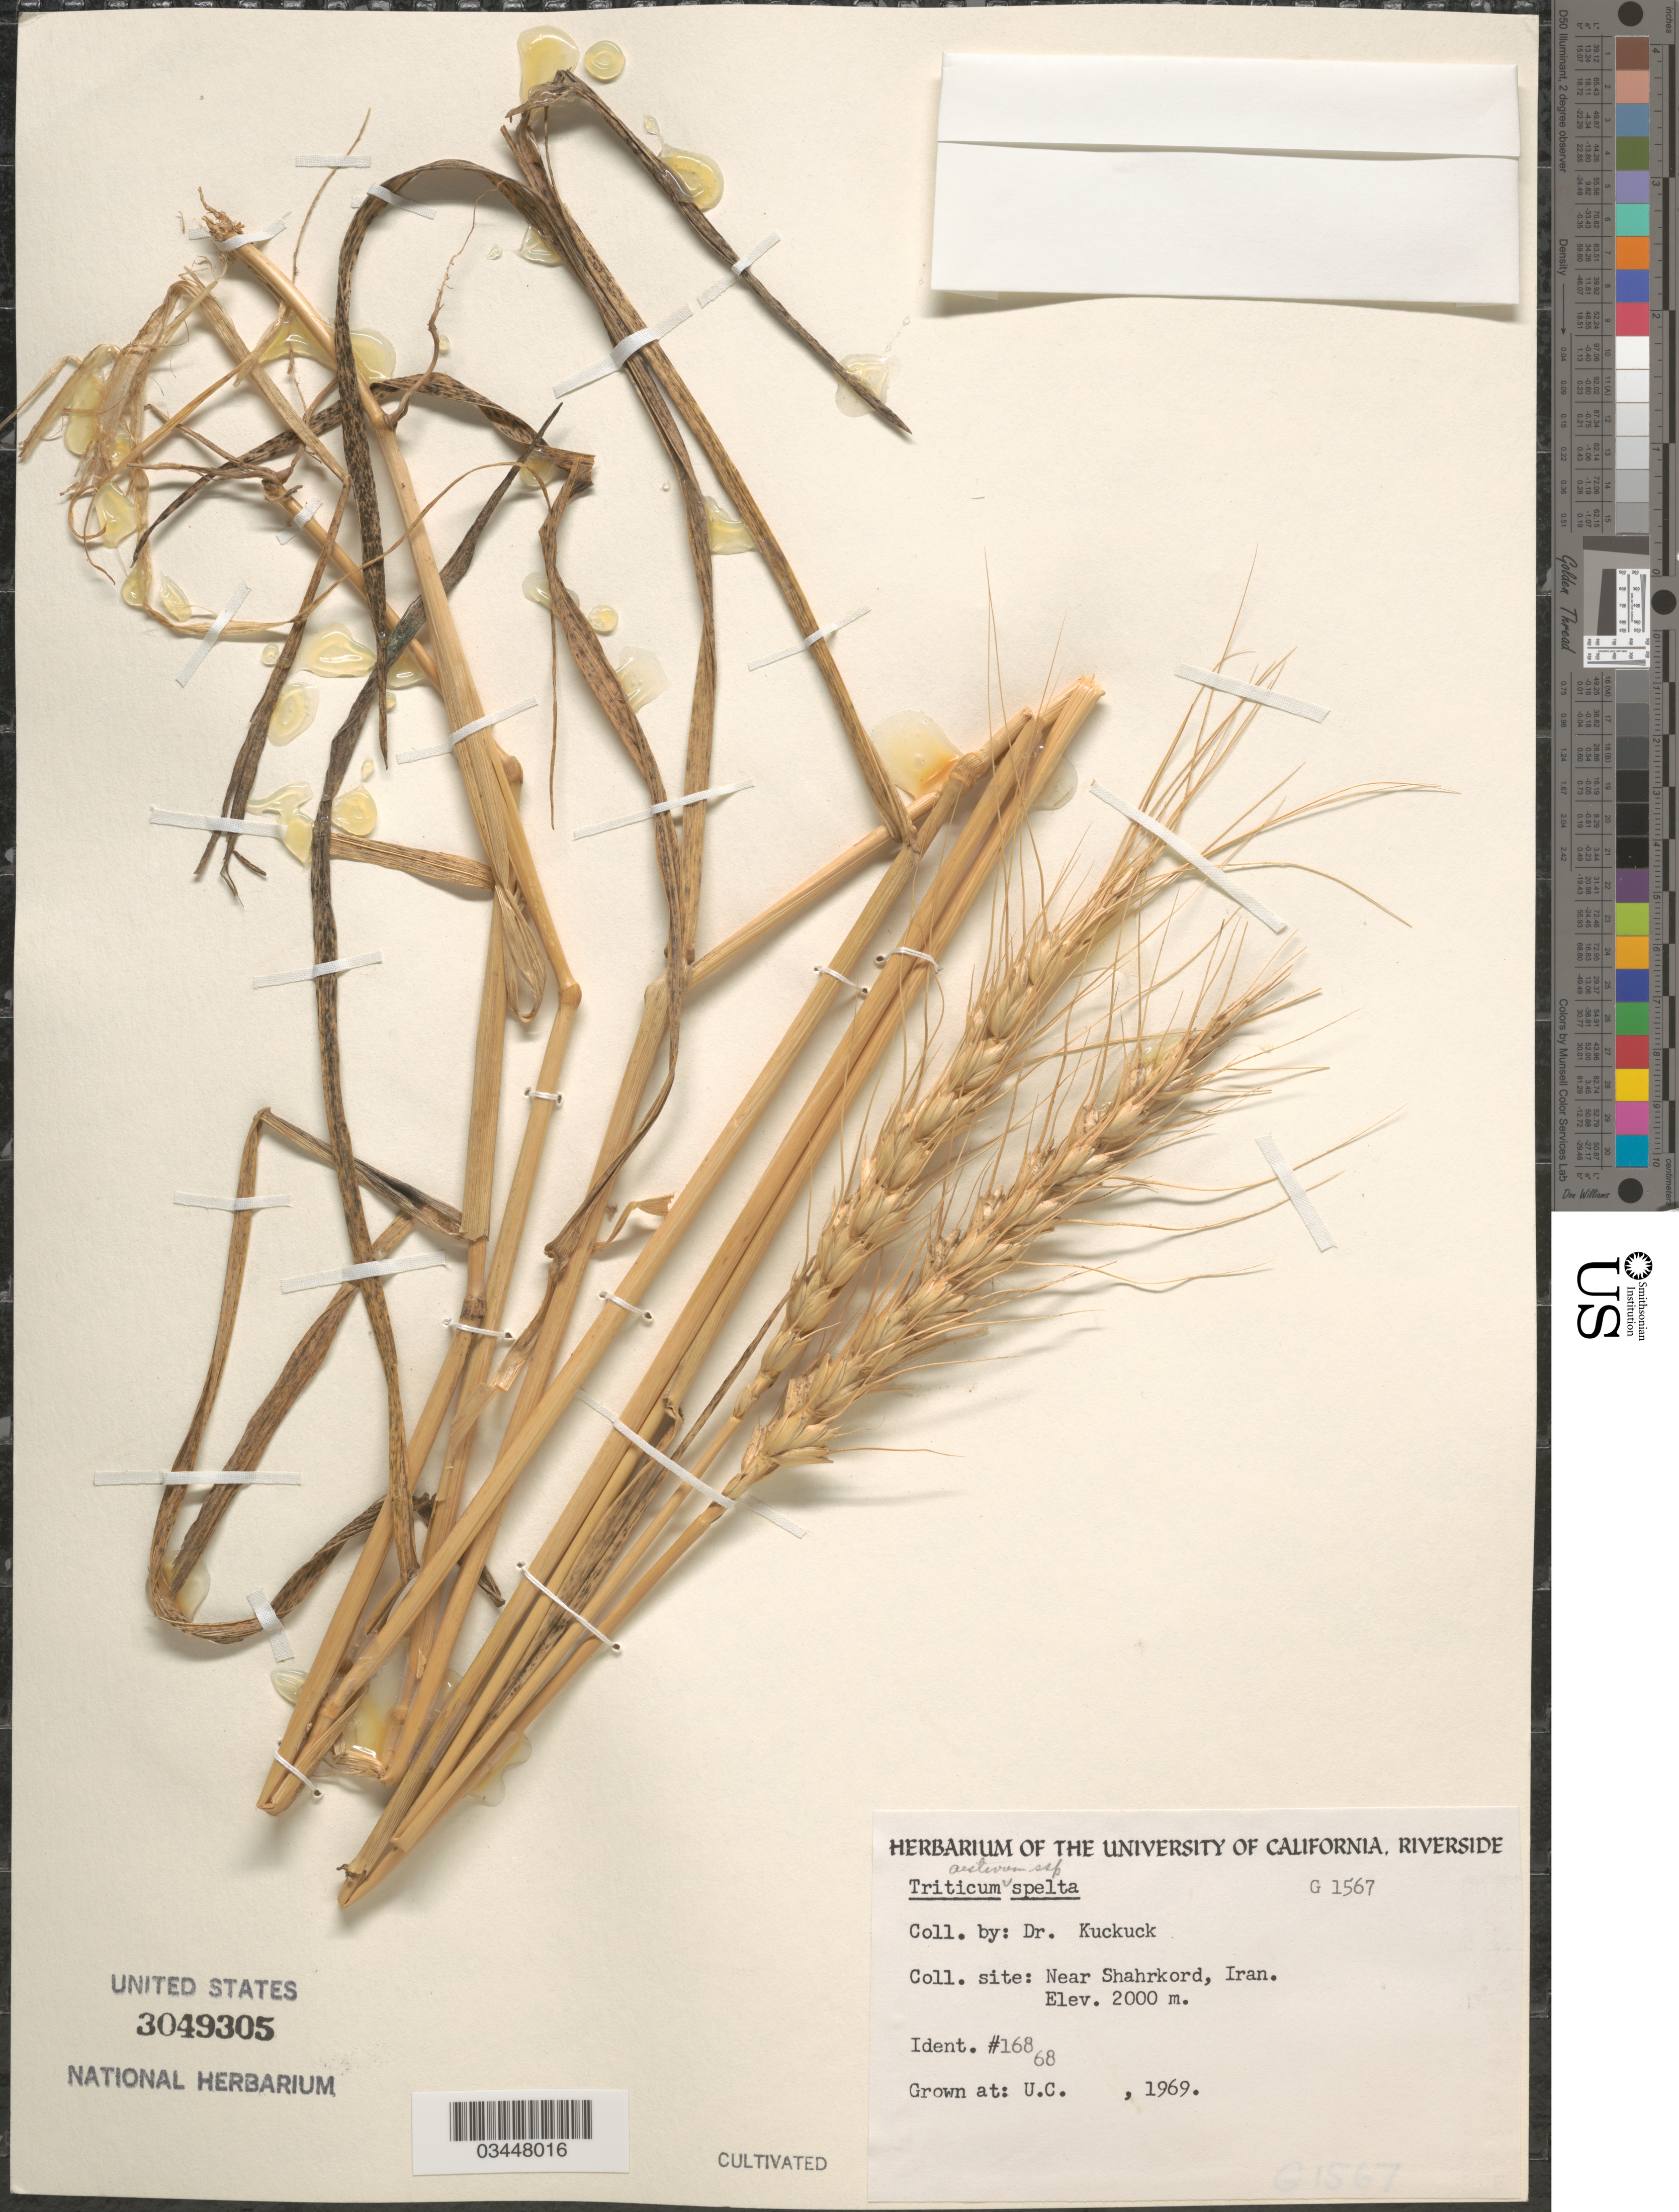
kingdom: Plantae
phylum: Tracheophyta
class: Liliopsida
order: Poales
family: Poaceae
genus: Triticum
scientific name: Triticum aestivum subsp. spelta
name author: (L.) Thell.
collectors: ex Herbarium of University of California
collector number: G1567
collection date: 1969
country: United States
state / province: California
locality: U.C.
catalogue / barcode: US 3049305